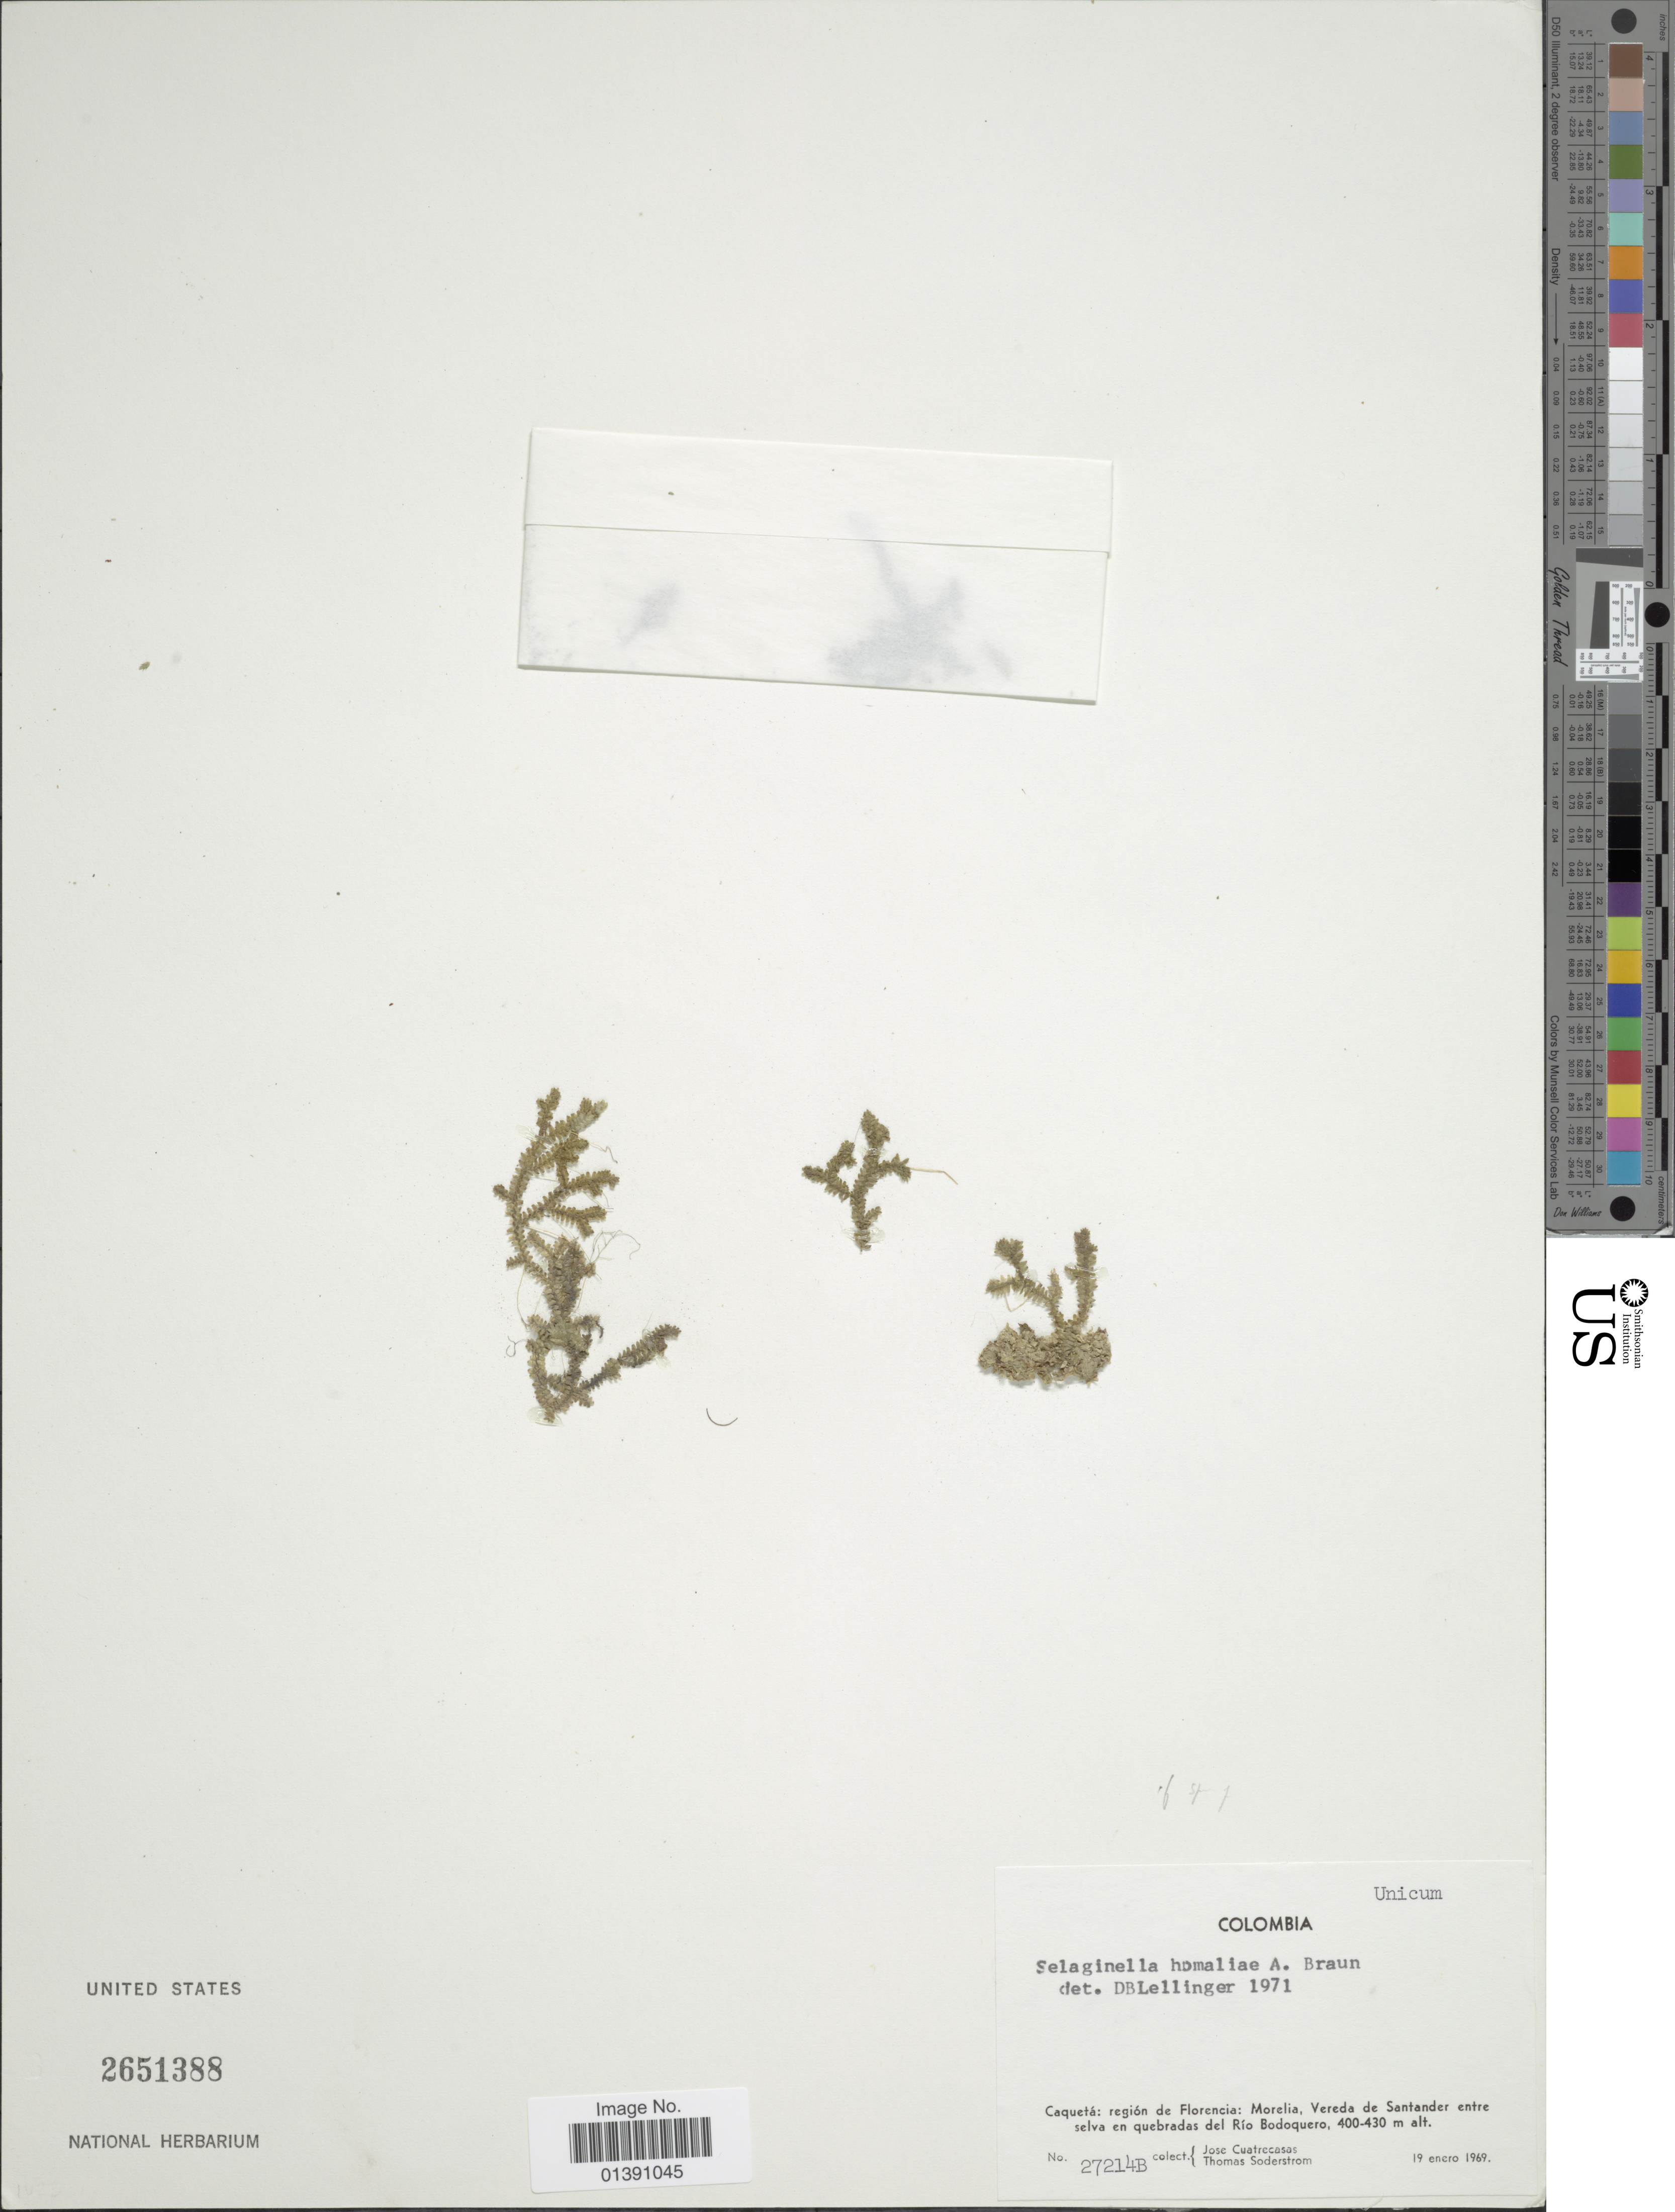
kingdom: Plantae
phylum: Tracheophyta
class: Lycopodiopsida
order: Selaginellales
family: Selaginellaceae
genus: Selaginella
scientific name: Selaginella homaliae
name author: A. Braun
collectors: J. Cuatrecasas & T. R. Soderstrom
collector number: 27214B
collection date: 1969-01-19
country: Colombia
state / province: Caquetá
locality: Región de Florencia: Morelia, vereda de Santander entre selva en quebradas del Río Bodoquero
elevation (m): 400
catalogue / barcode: US 2651388